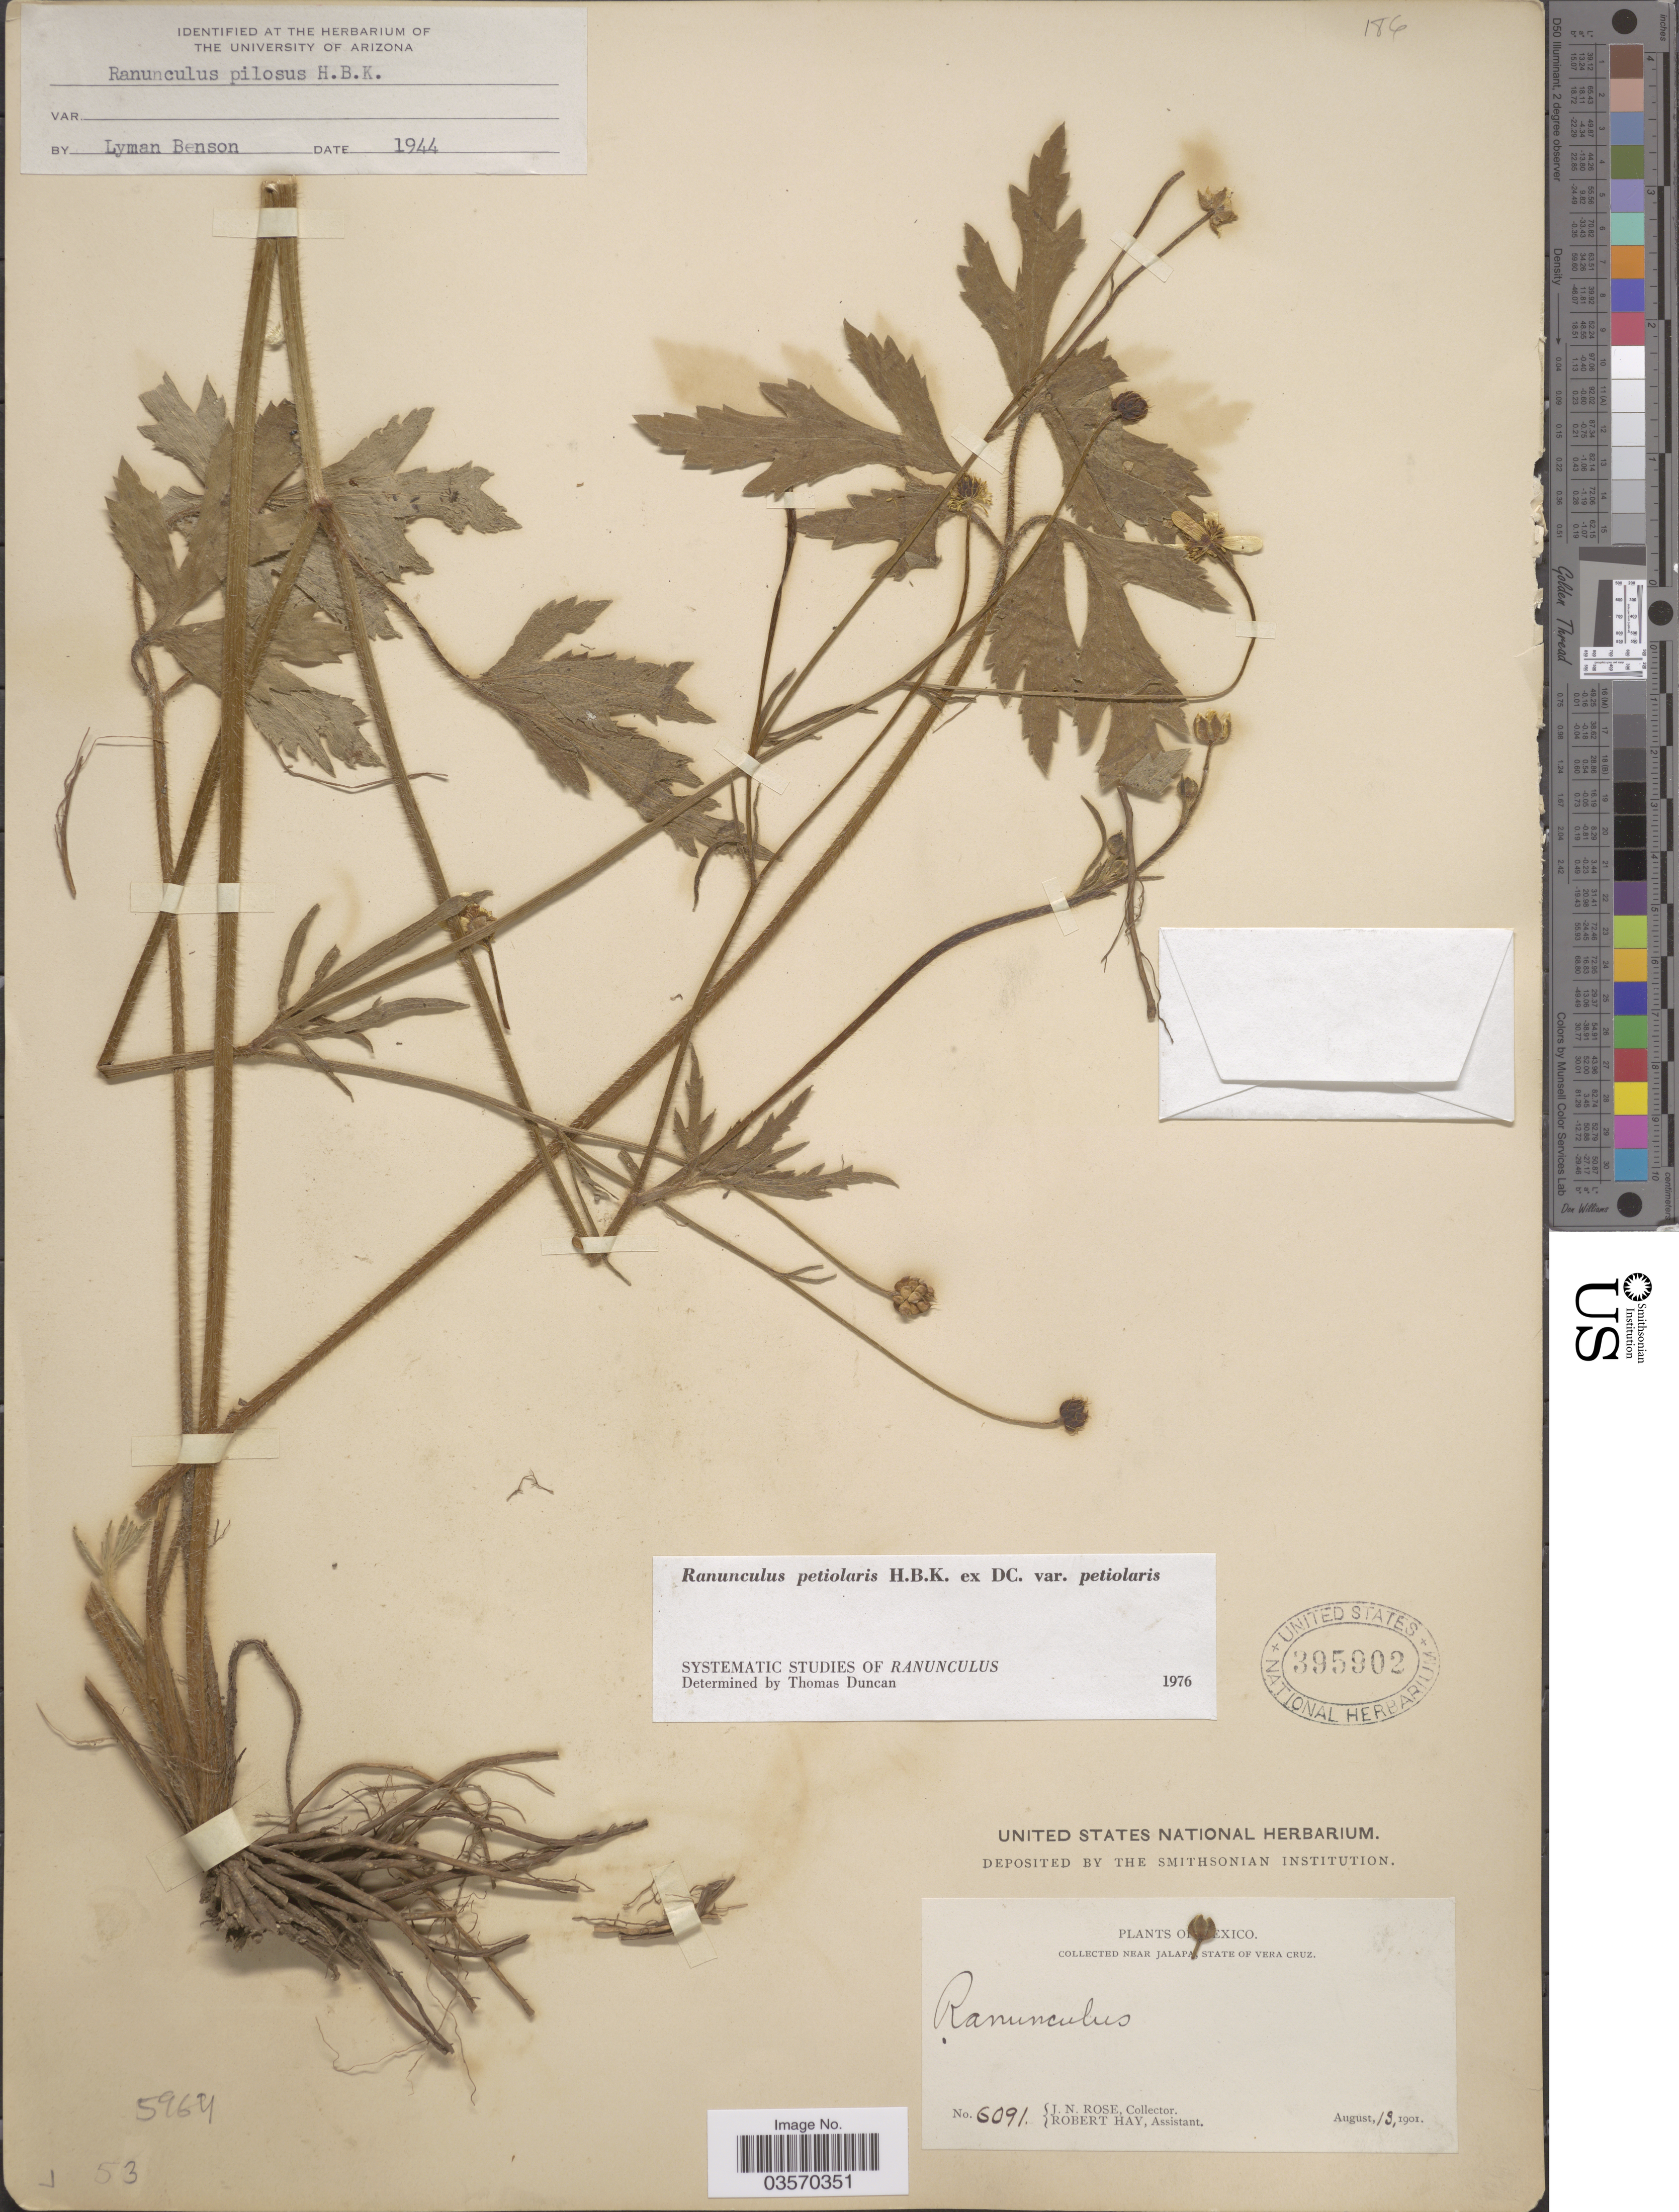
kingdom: Plantae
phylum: Tracheophyta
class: Magnoliopsida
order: Ranunculales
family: Ranunculaceae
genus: Ranunculus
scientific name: Ranunculus petiolaris var. petiolaris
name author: Kunth ex DC.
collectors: J. N. Rose & R. Hay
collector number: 6091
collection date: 1901-08-13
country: Mexico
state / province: Veracruz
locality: Near Jalapa, State of Vera Cruz.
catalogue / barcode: US 395902